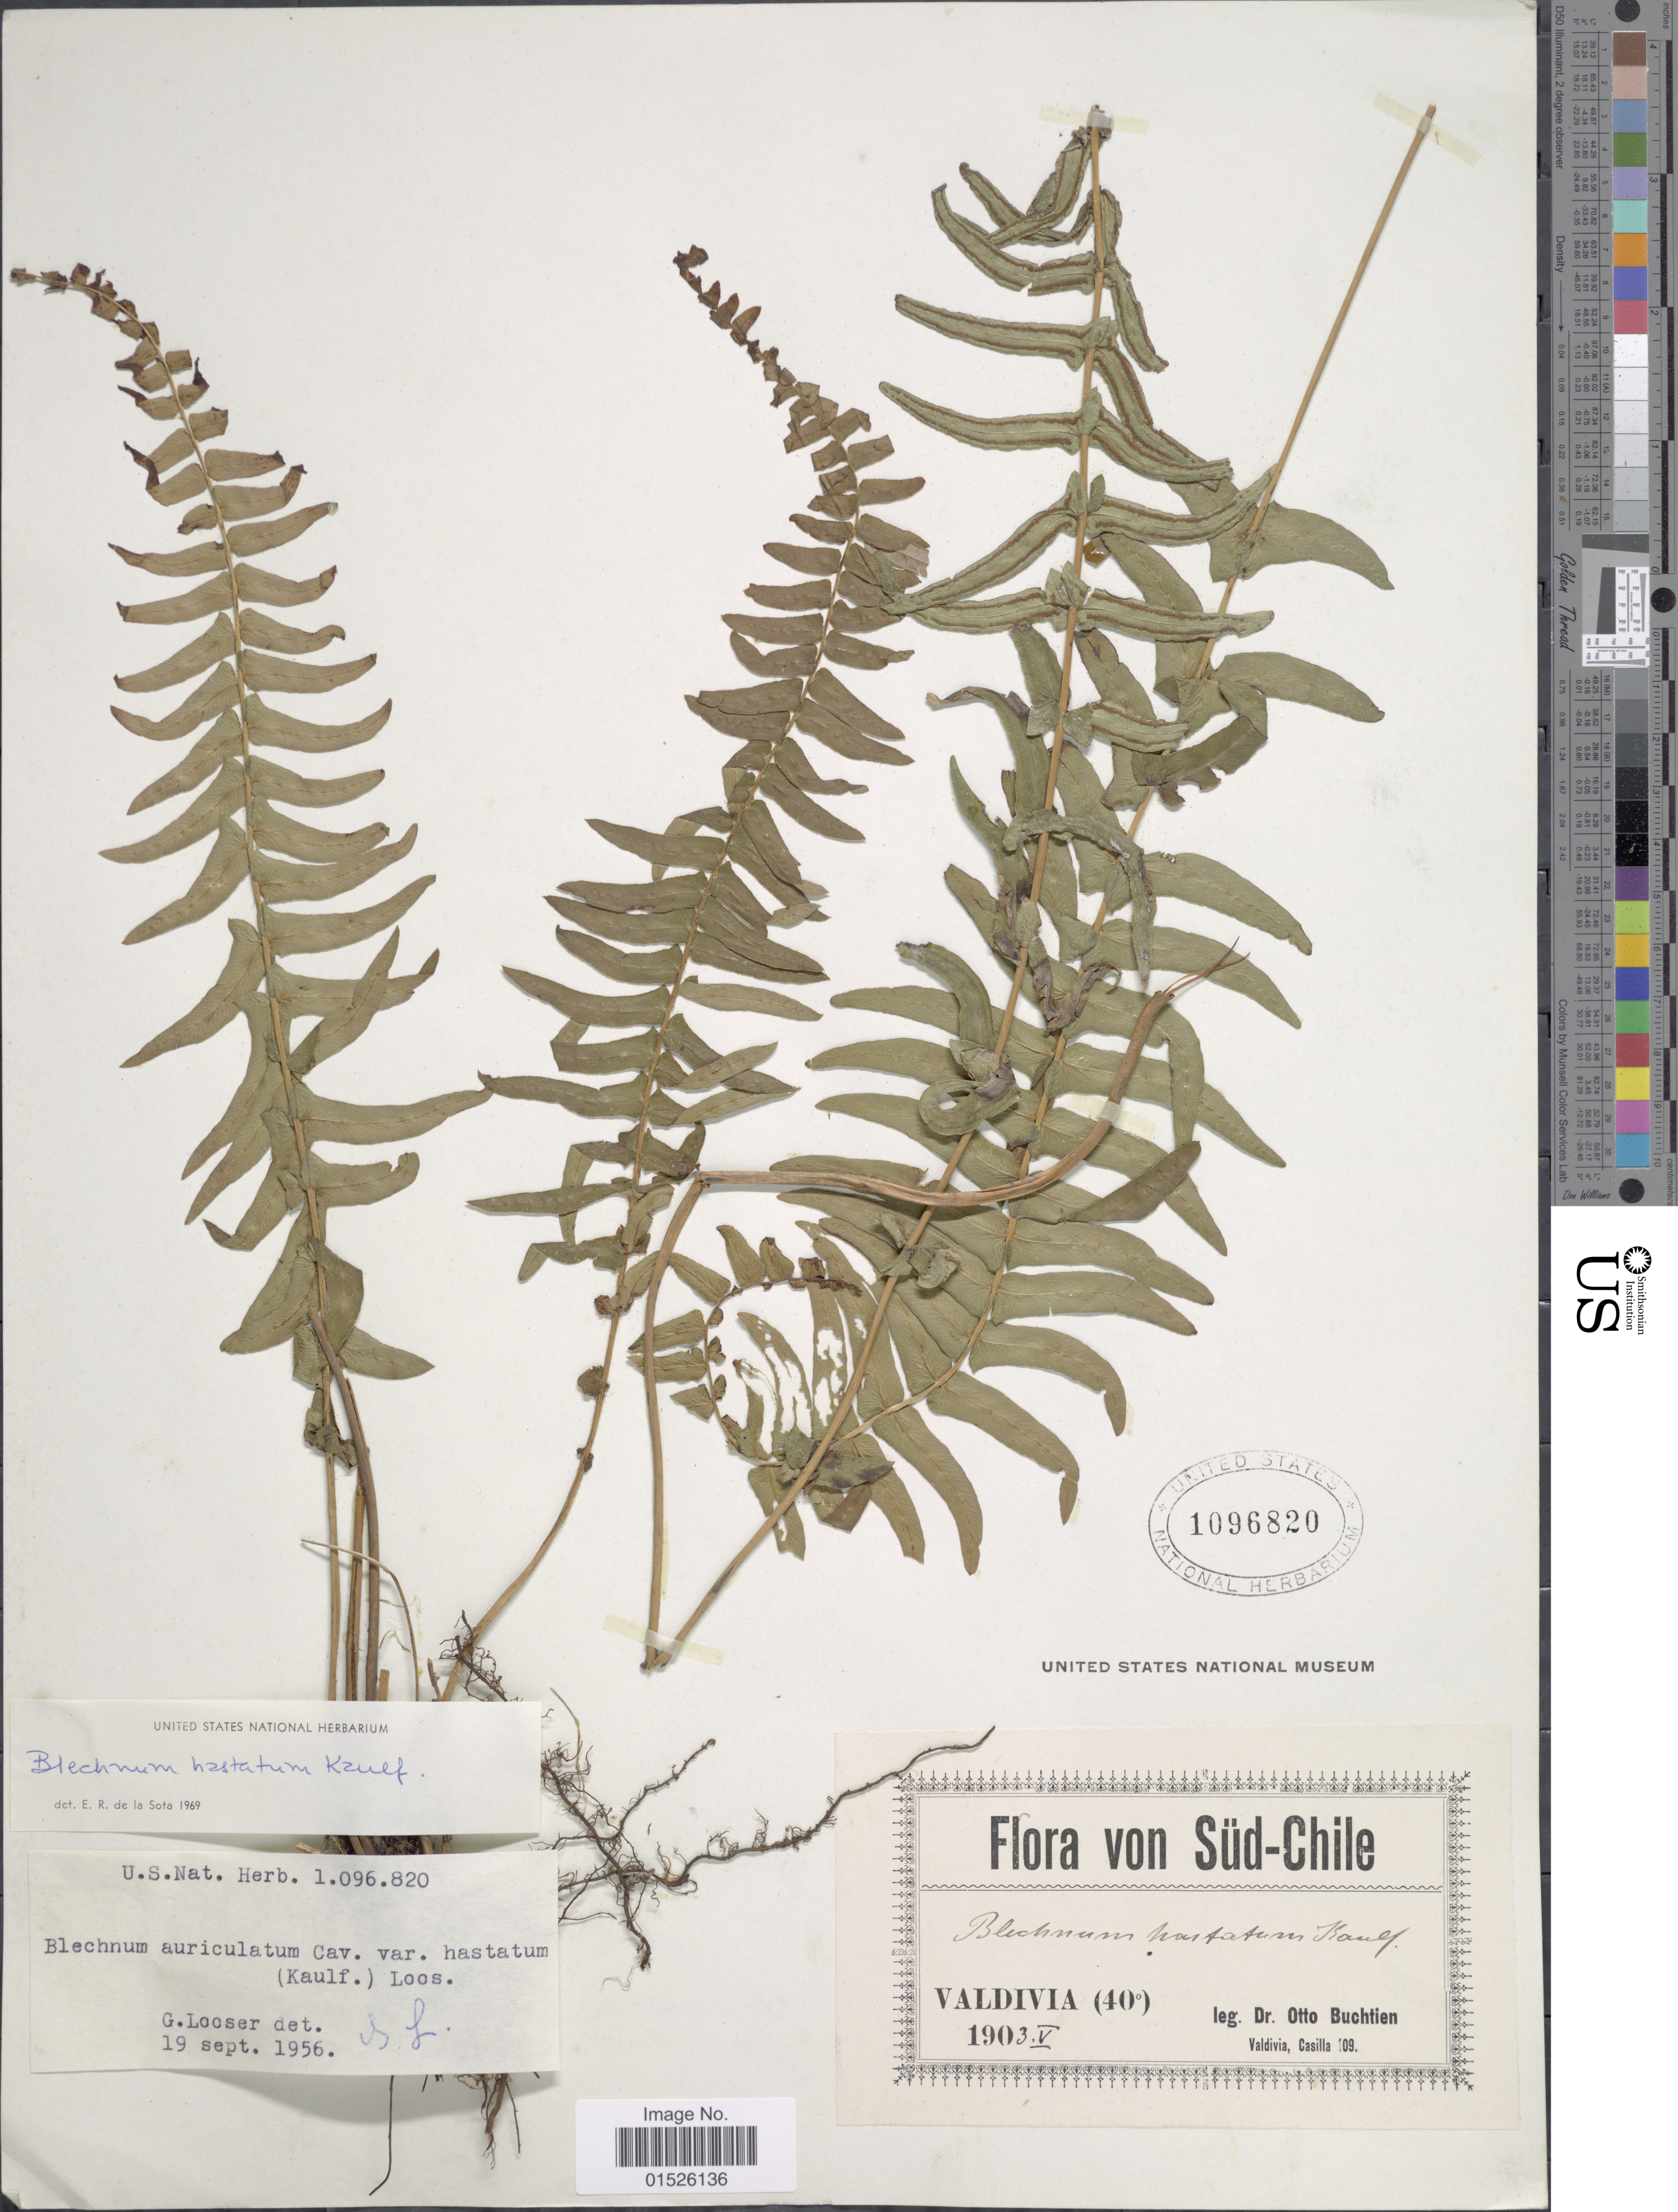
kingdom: Plantae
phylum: Tracheophyta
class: Polypodiopsida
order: Polypodiales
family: Blechnaceae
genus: Blechnum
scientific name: Blechnum hastatum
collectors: O. Buchtien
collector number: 109?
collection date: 1903-05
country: Chile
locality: Sud-Chile, Valdivia.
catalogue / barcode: US 1096820